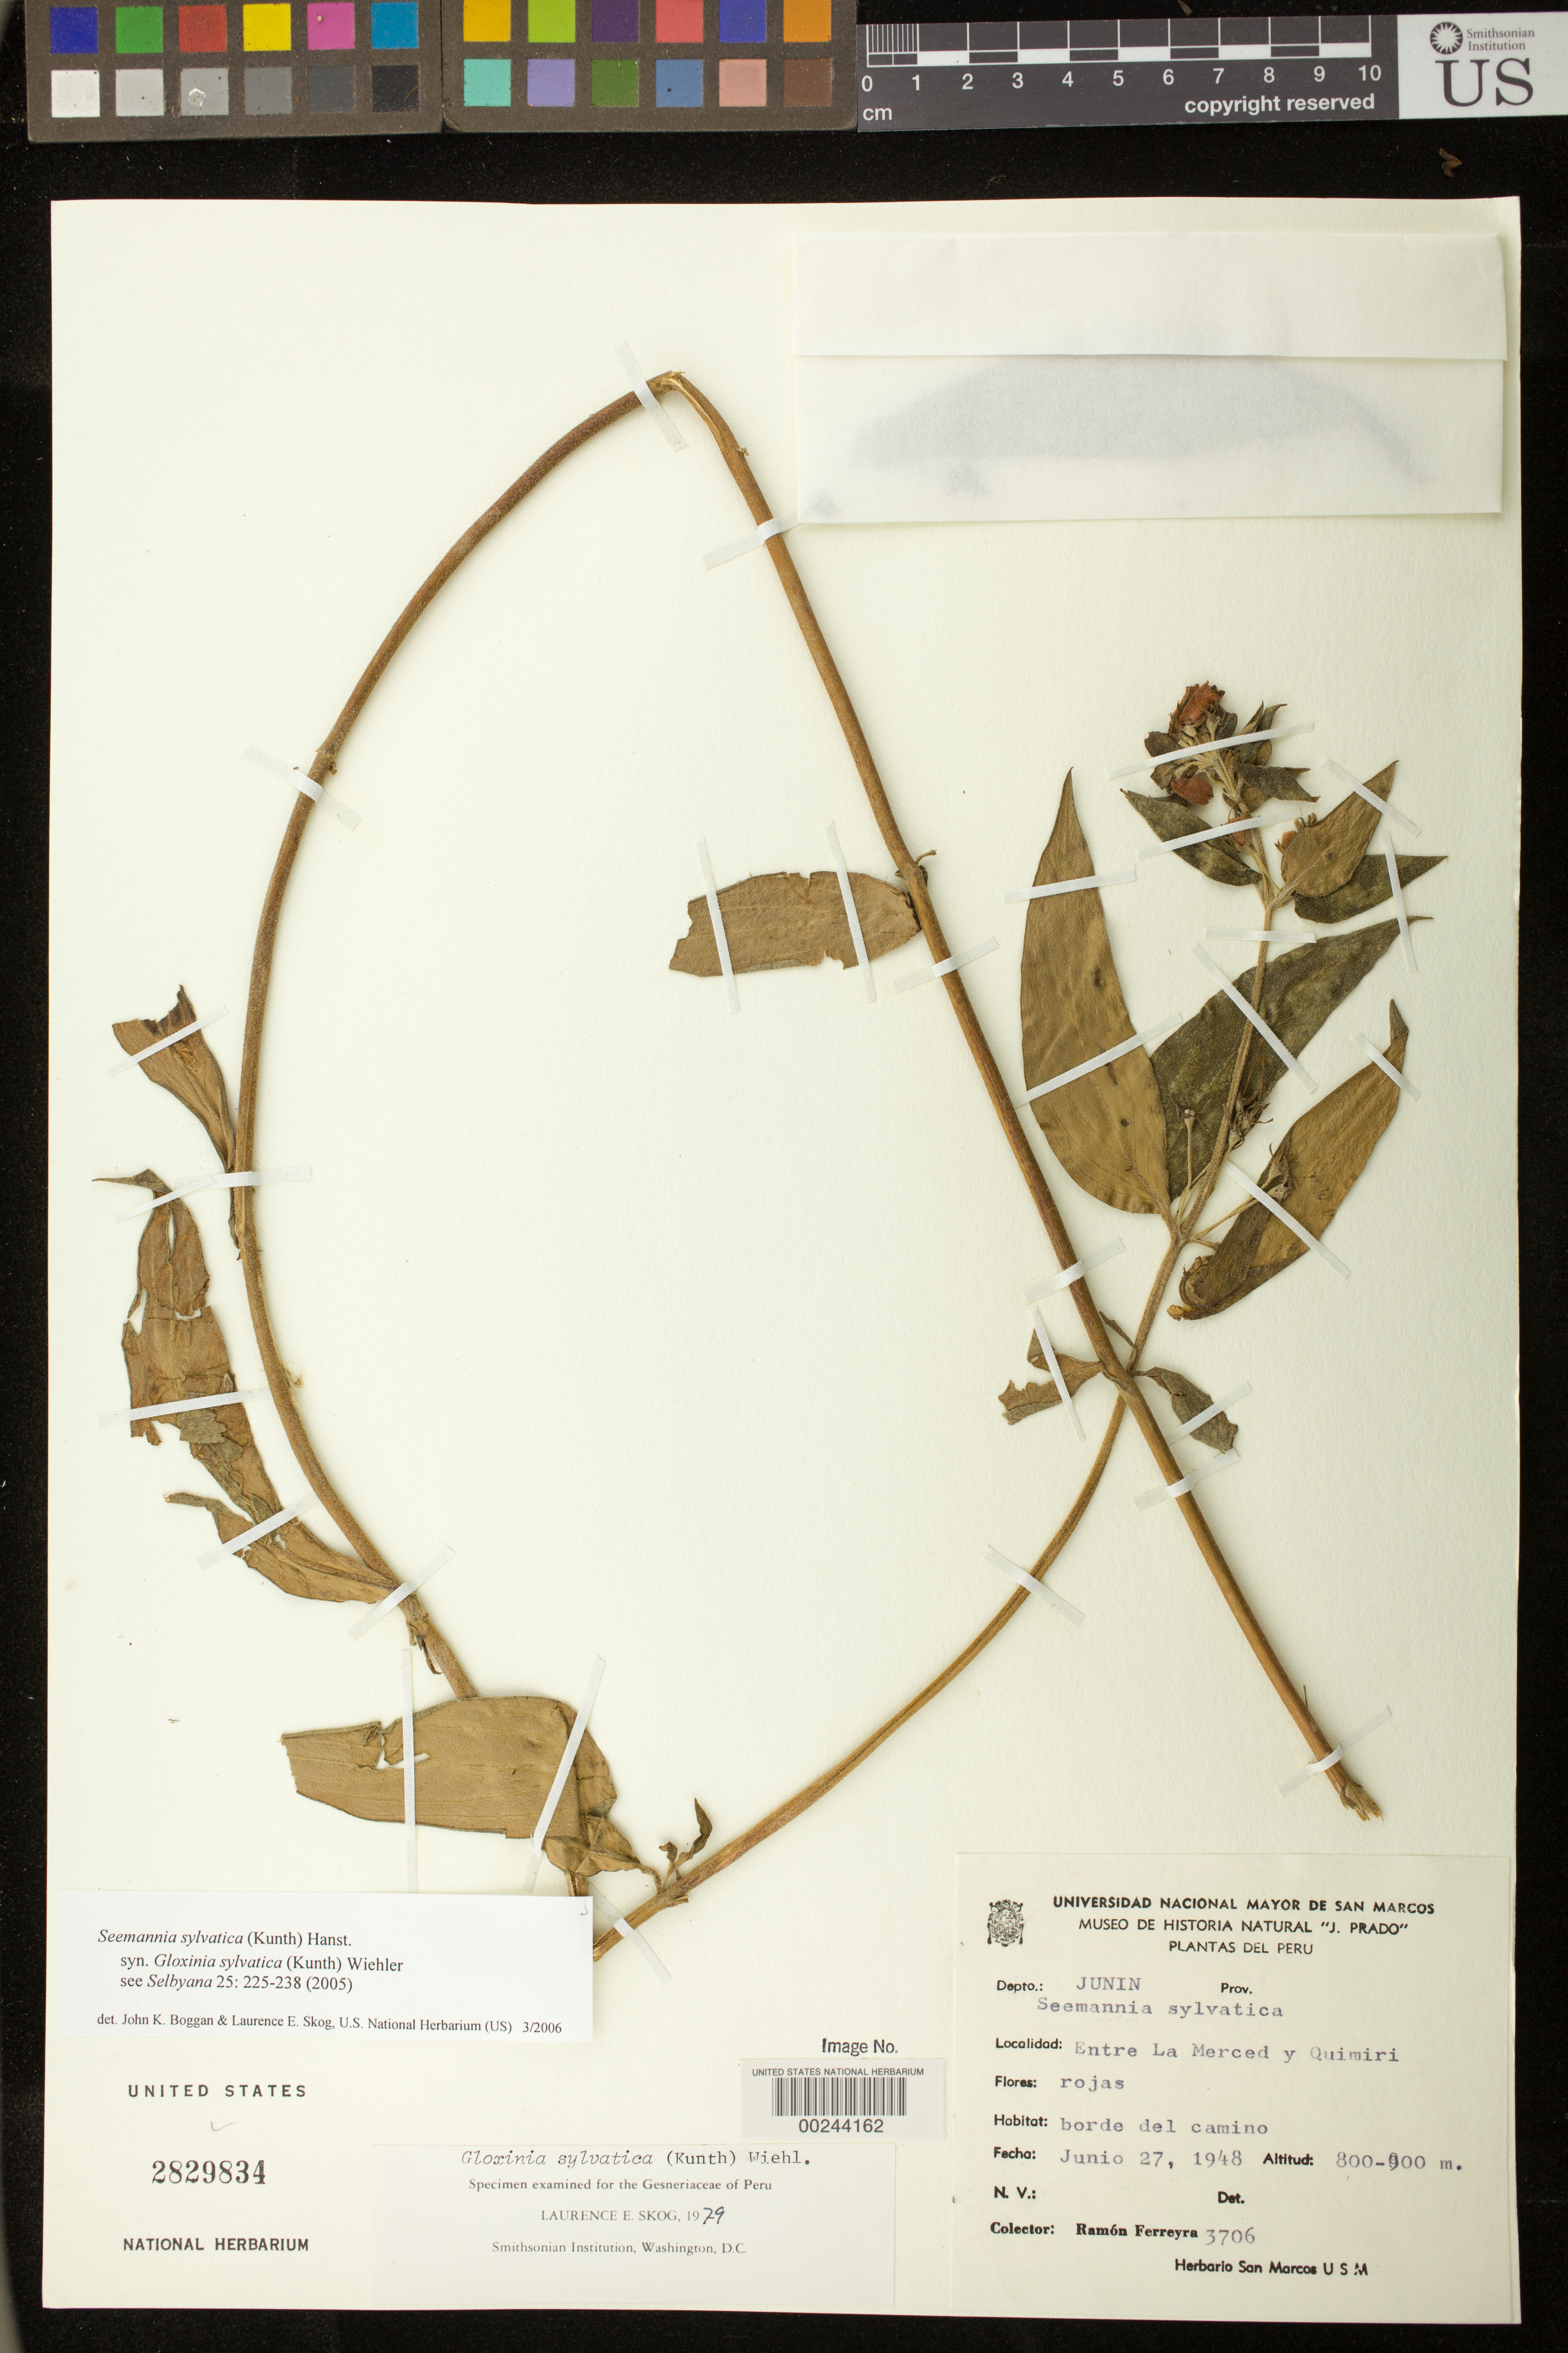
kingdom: Plantae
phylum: Tracheophyta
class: Magnoliopsida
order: Lamiales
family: Gesneriaceae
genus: Seemannia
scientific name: Seemannia sylvatica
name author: (Kunth) Hanst.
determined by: Boggan, J. K.; Skog, L. E.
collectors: R. A. Ferreyra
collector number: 3706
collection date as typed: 27 Jun 1948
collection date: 1948-06-27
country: Peru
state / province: Junín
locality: Between La Merced and Quimiri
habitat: Roadside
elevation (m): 800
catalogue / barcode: US 2829834